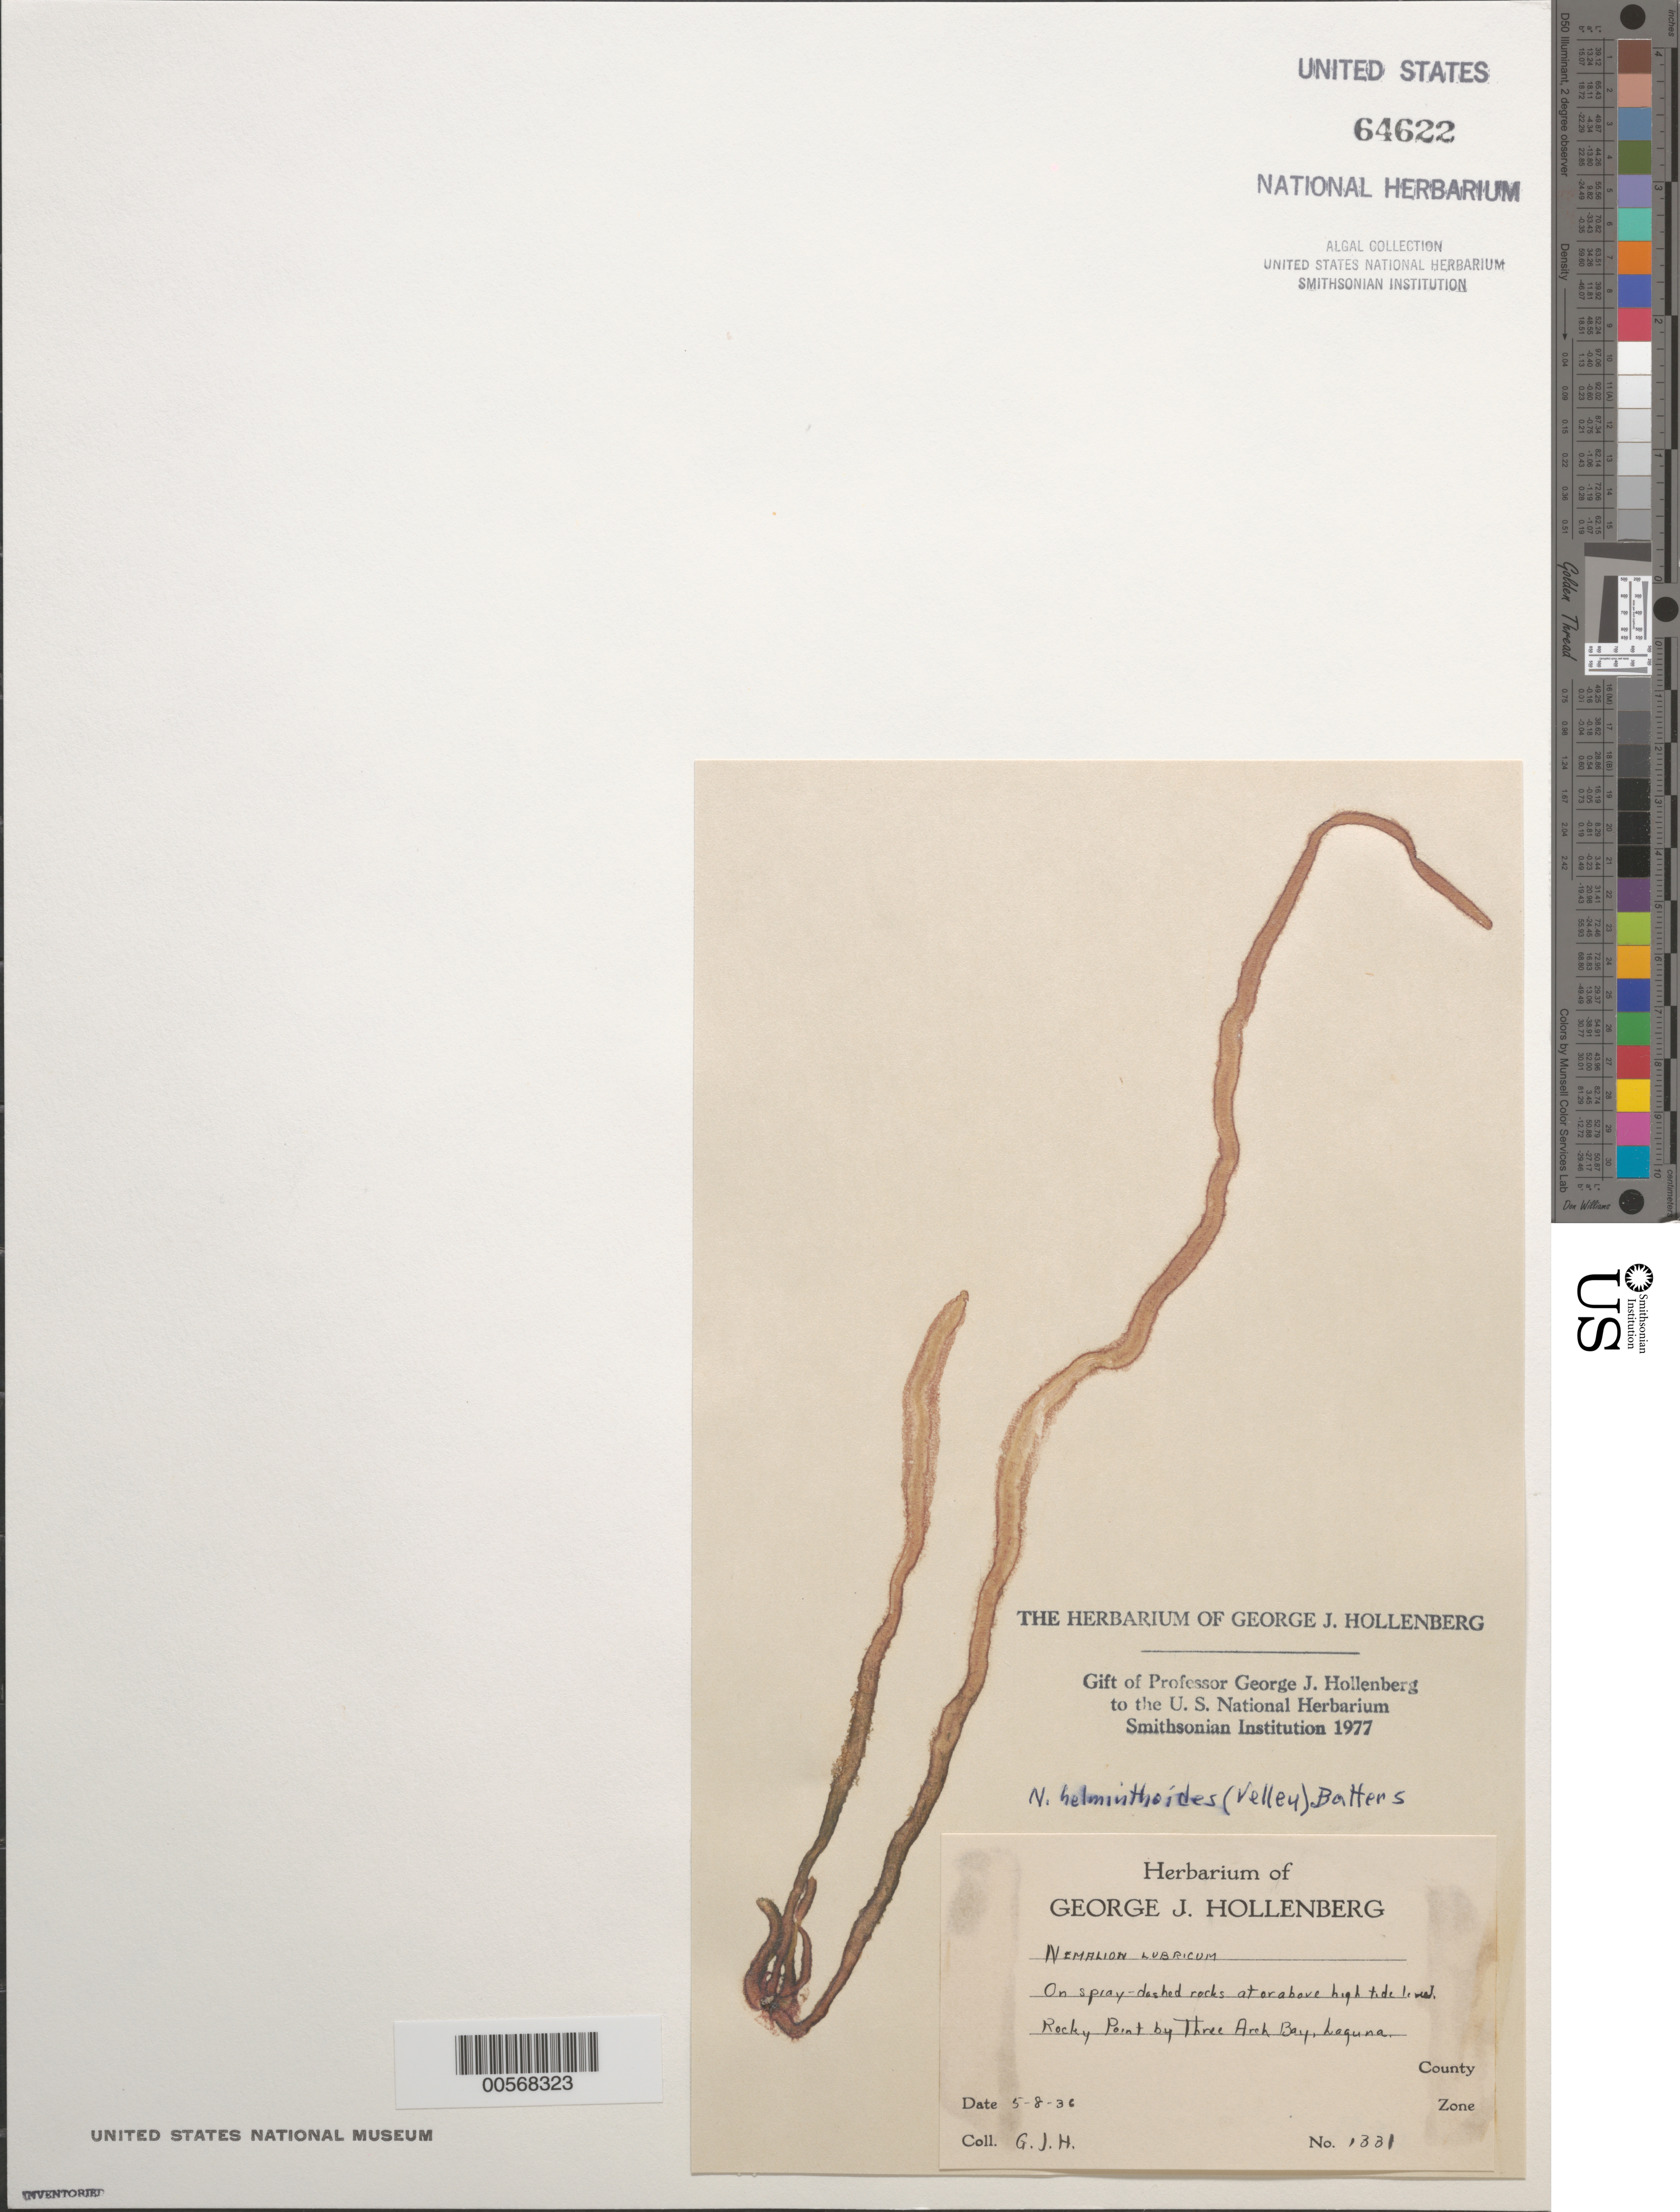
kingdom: Plantae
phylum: Rhodophyta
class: Florideophyceae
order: Nemaliales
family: Nemaliaceae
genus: Nemalion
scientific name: Nemalion multifidum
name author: (Lyngb.) Chauvin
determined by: Algae name updating Project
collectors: G. Hollenberg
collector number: GJH 1331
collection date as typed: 08 May 1936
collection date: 1936-05-08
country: United States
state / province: California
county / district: Orange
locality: Laguna, rocky point by Three Arch Bay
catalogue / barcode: US 64622